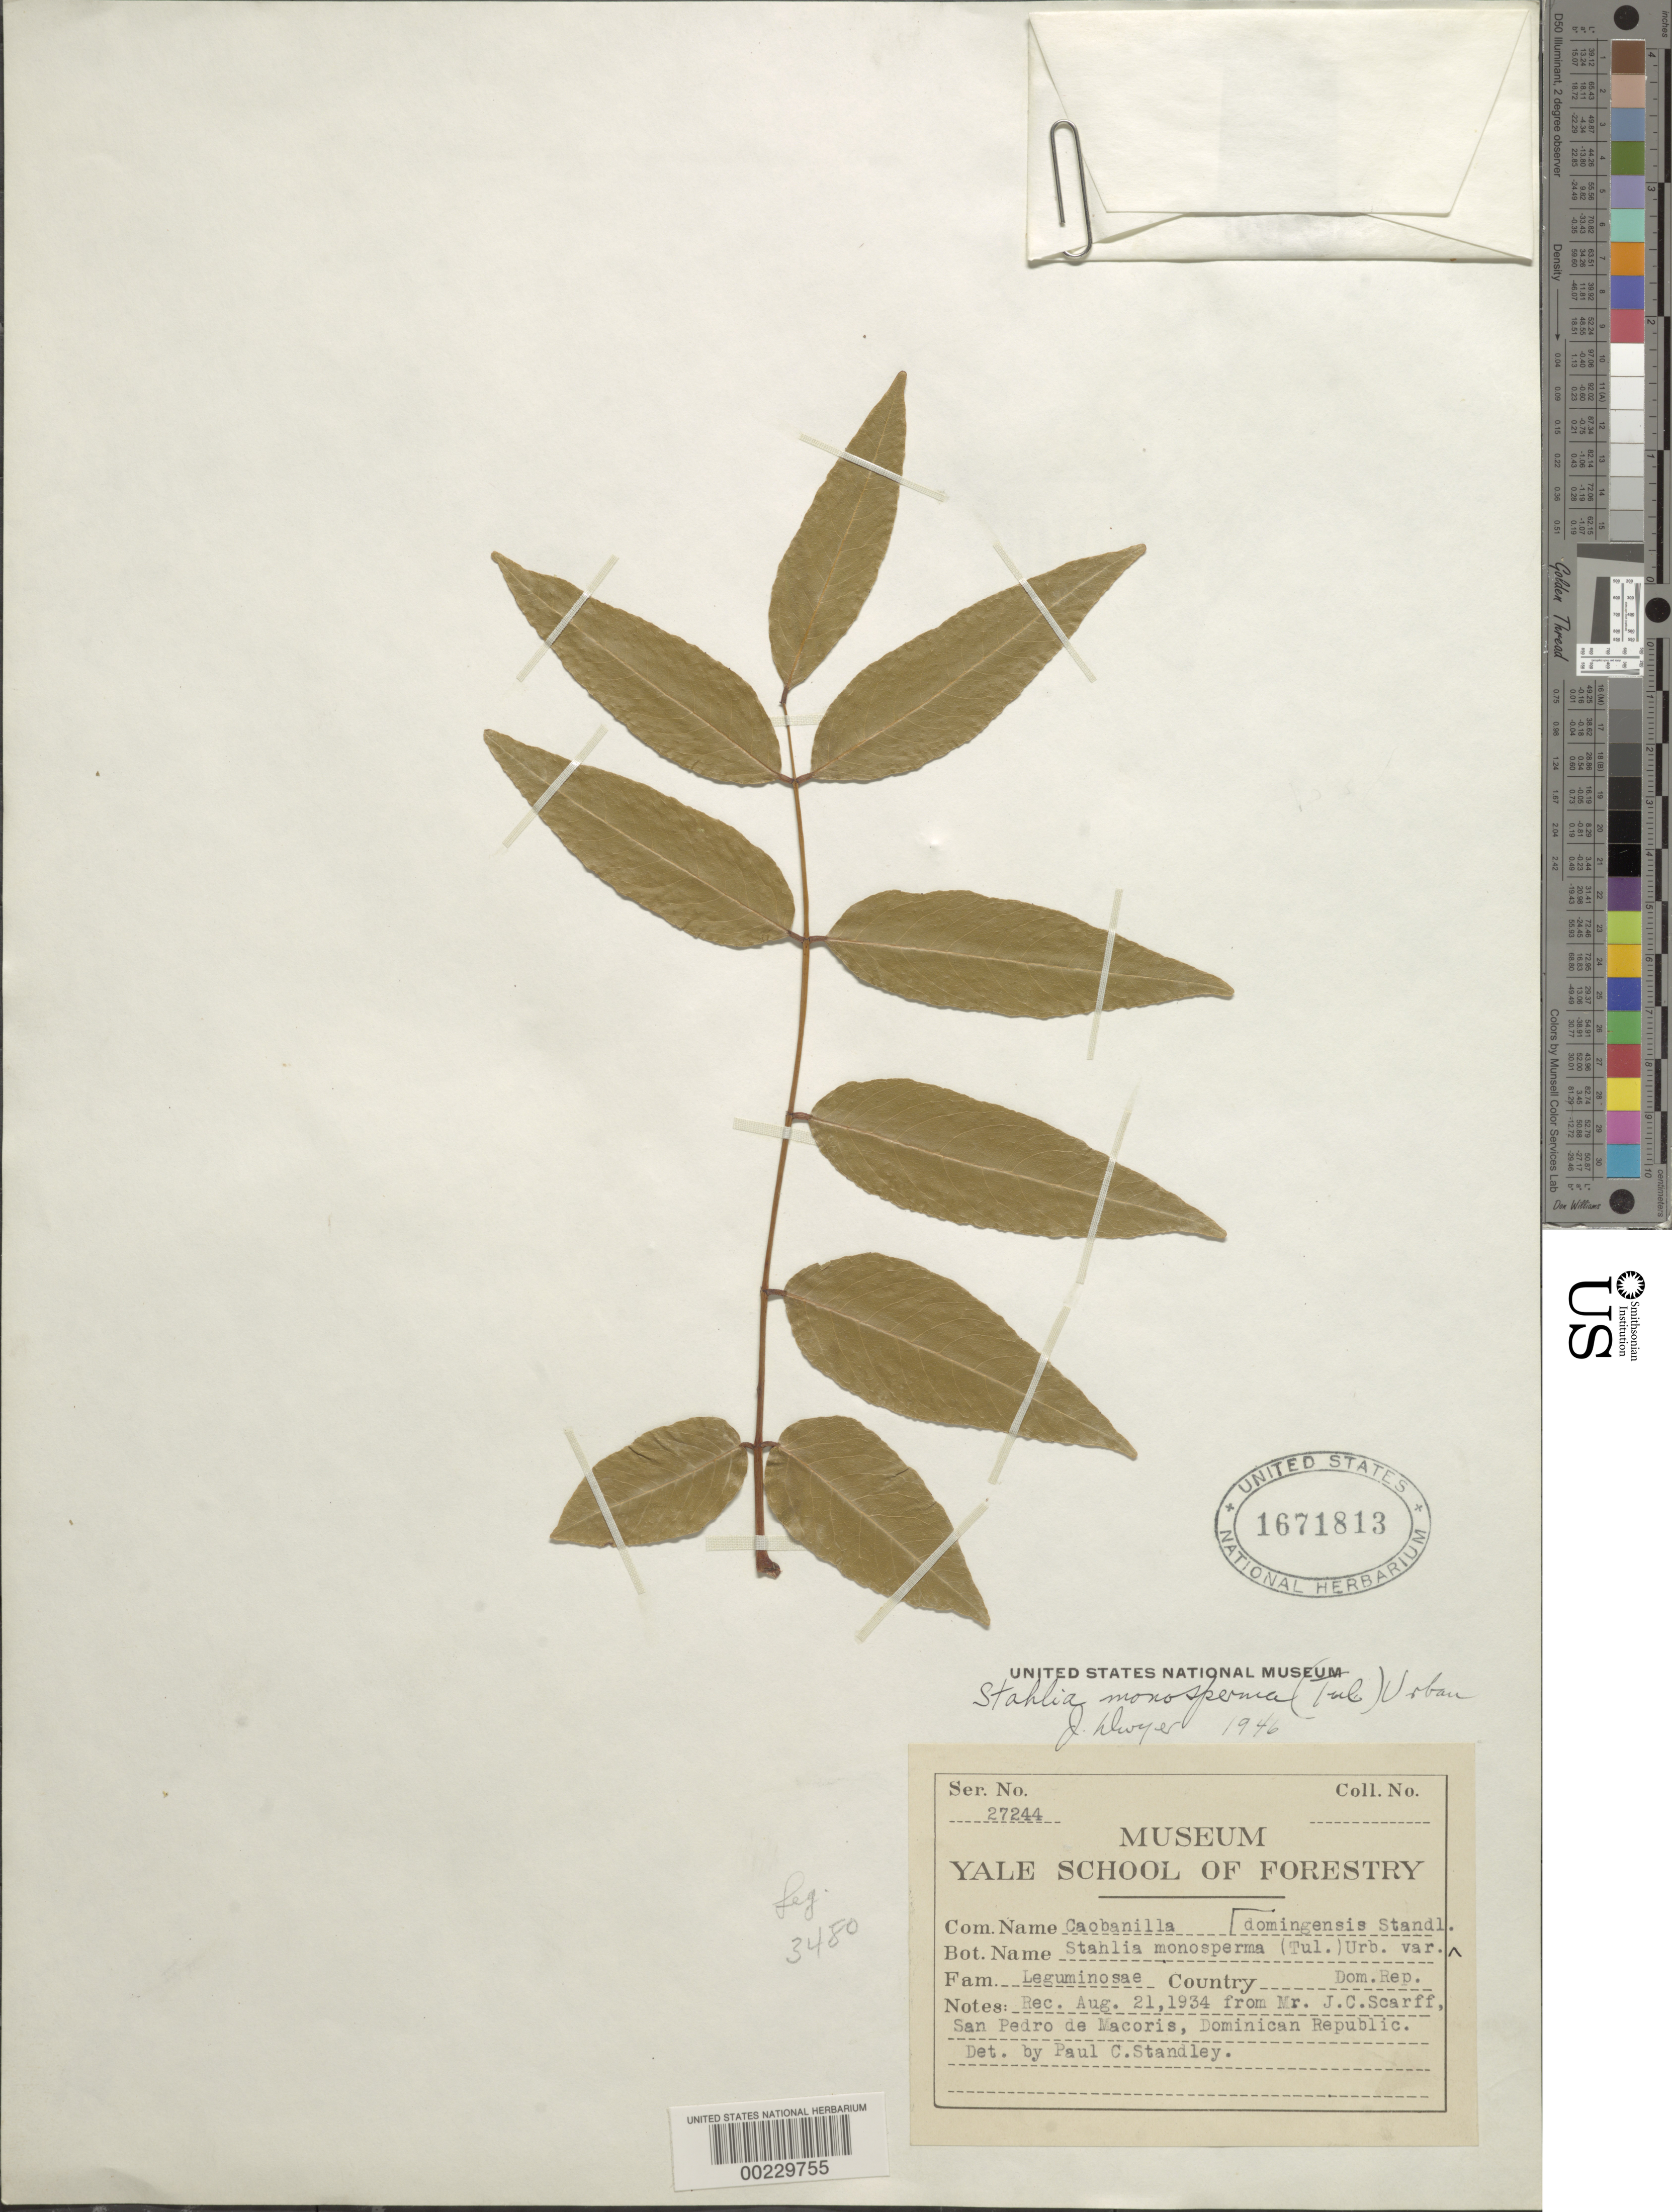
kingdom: Plantae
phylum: Tracheophyta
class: Magnoliopsida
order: Fabales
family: Fabaceae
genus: Libidibia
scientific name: Libidibia monosperma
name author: (Tul.) Gagnon & G.P. Lewis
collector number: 27244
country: Dominican Republic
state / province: San Pedro de Macorís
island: Hispaniola Island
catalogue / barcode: US 1671813